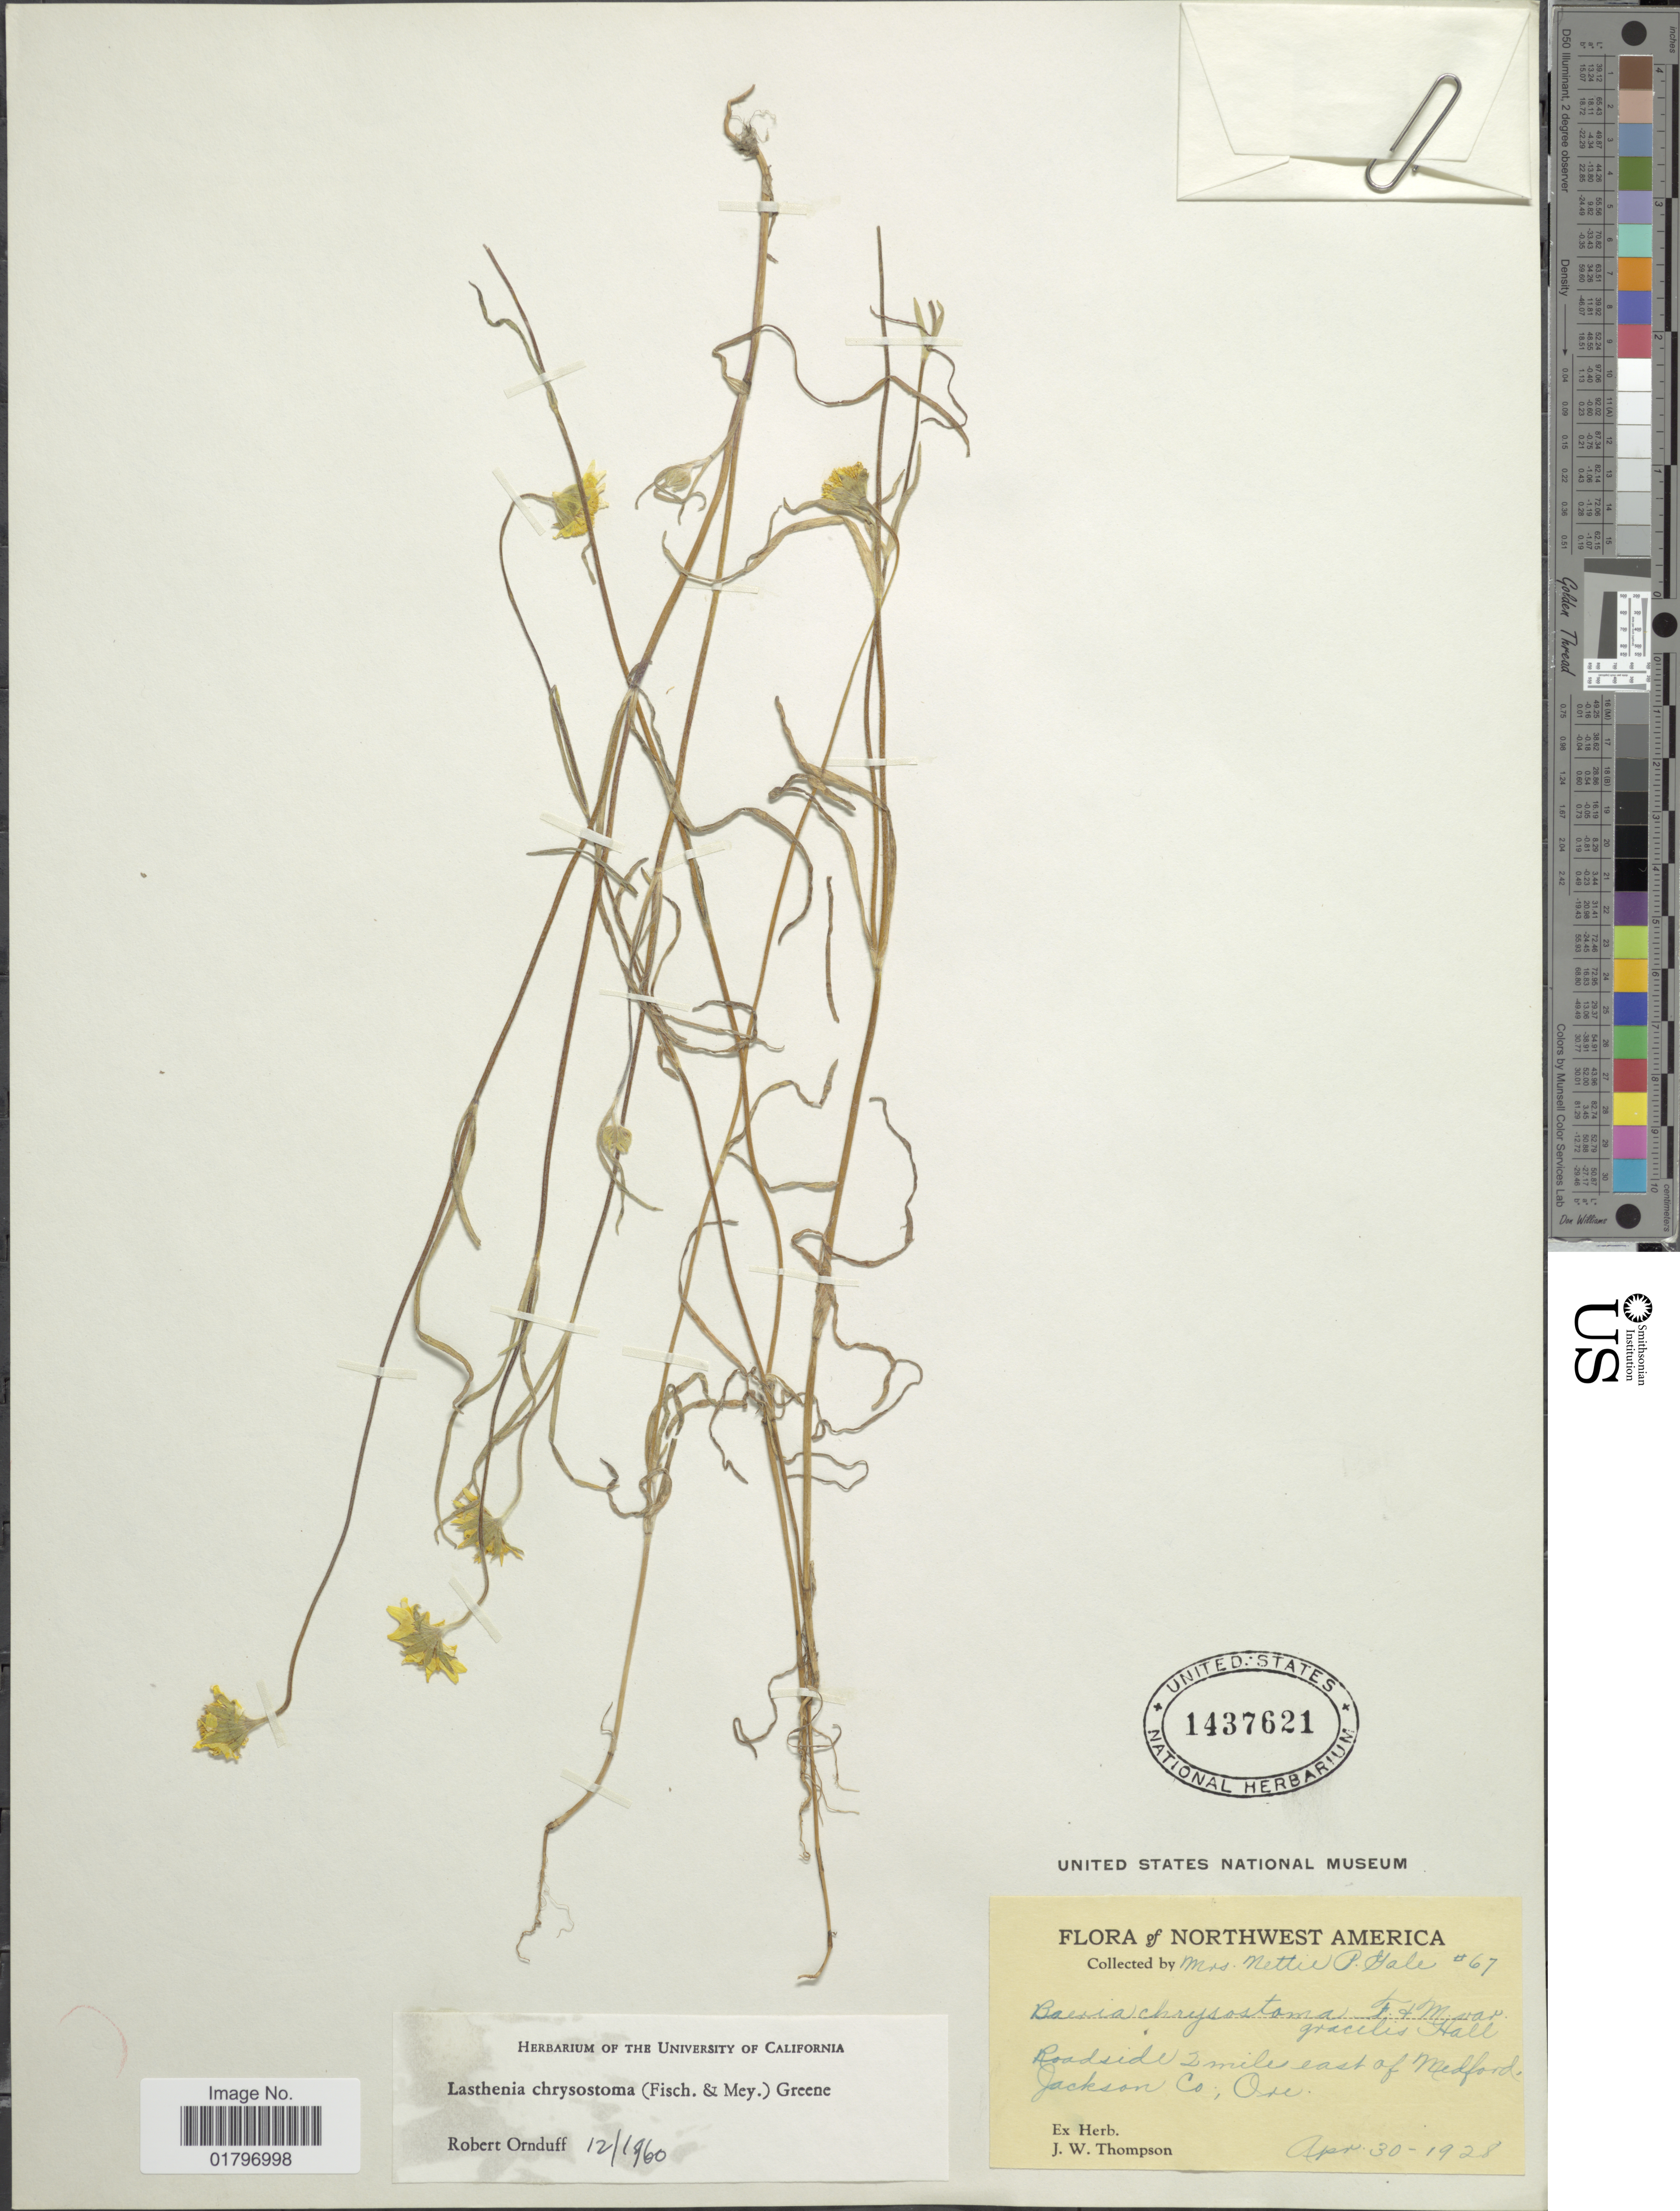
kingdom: Plantae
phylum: Tracheophyta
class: Magnoliopsida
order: Asterales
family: Asteraceae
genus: Lasthenia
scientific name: Lasthenia chrysostoma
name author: (Fisch. & C.A. Mey.) Greene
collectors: N. Gale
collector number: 67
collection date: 1928-04-30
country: United States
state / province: Oregon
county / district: Jackson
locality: Northwest America. Roadside 2 miles east of Medford, Jackson Co., Ore.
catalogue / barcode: US 1437621